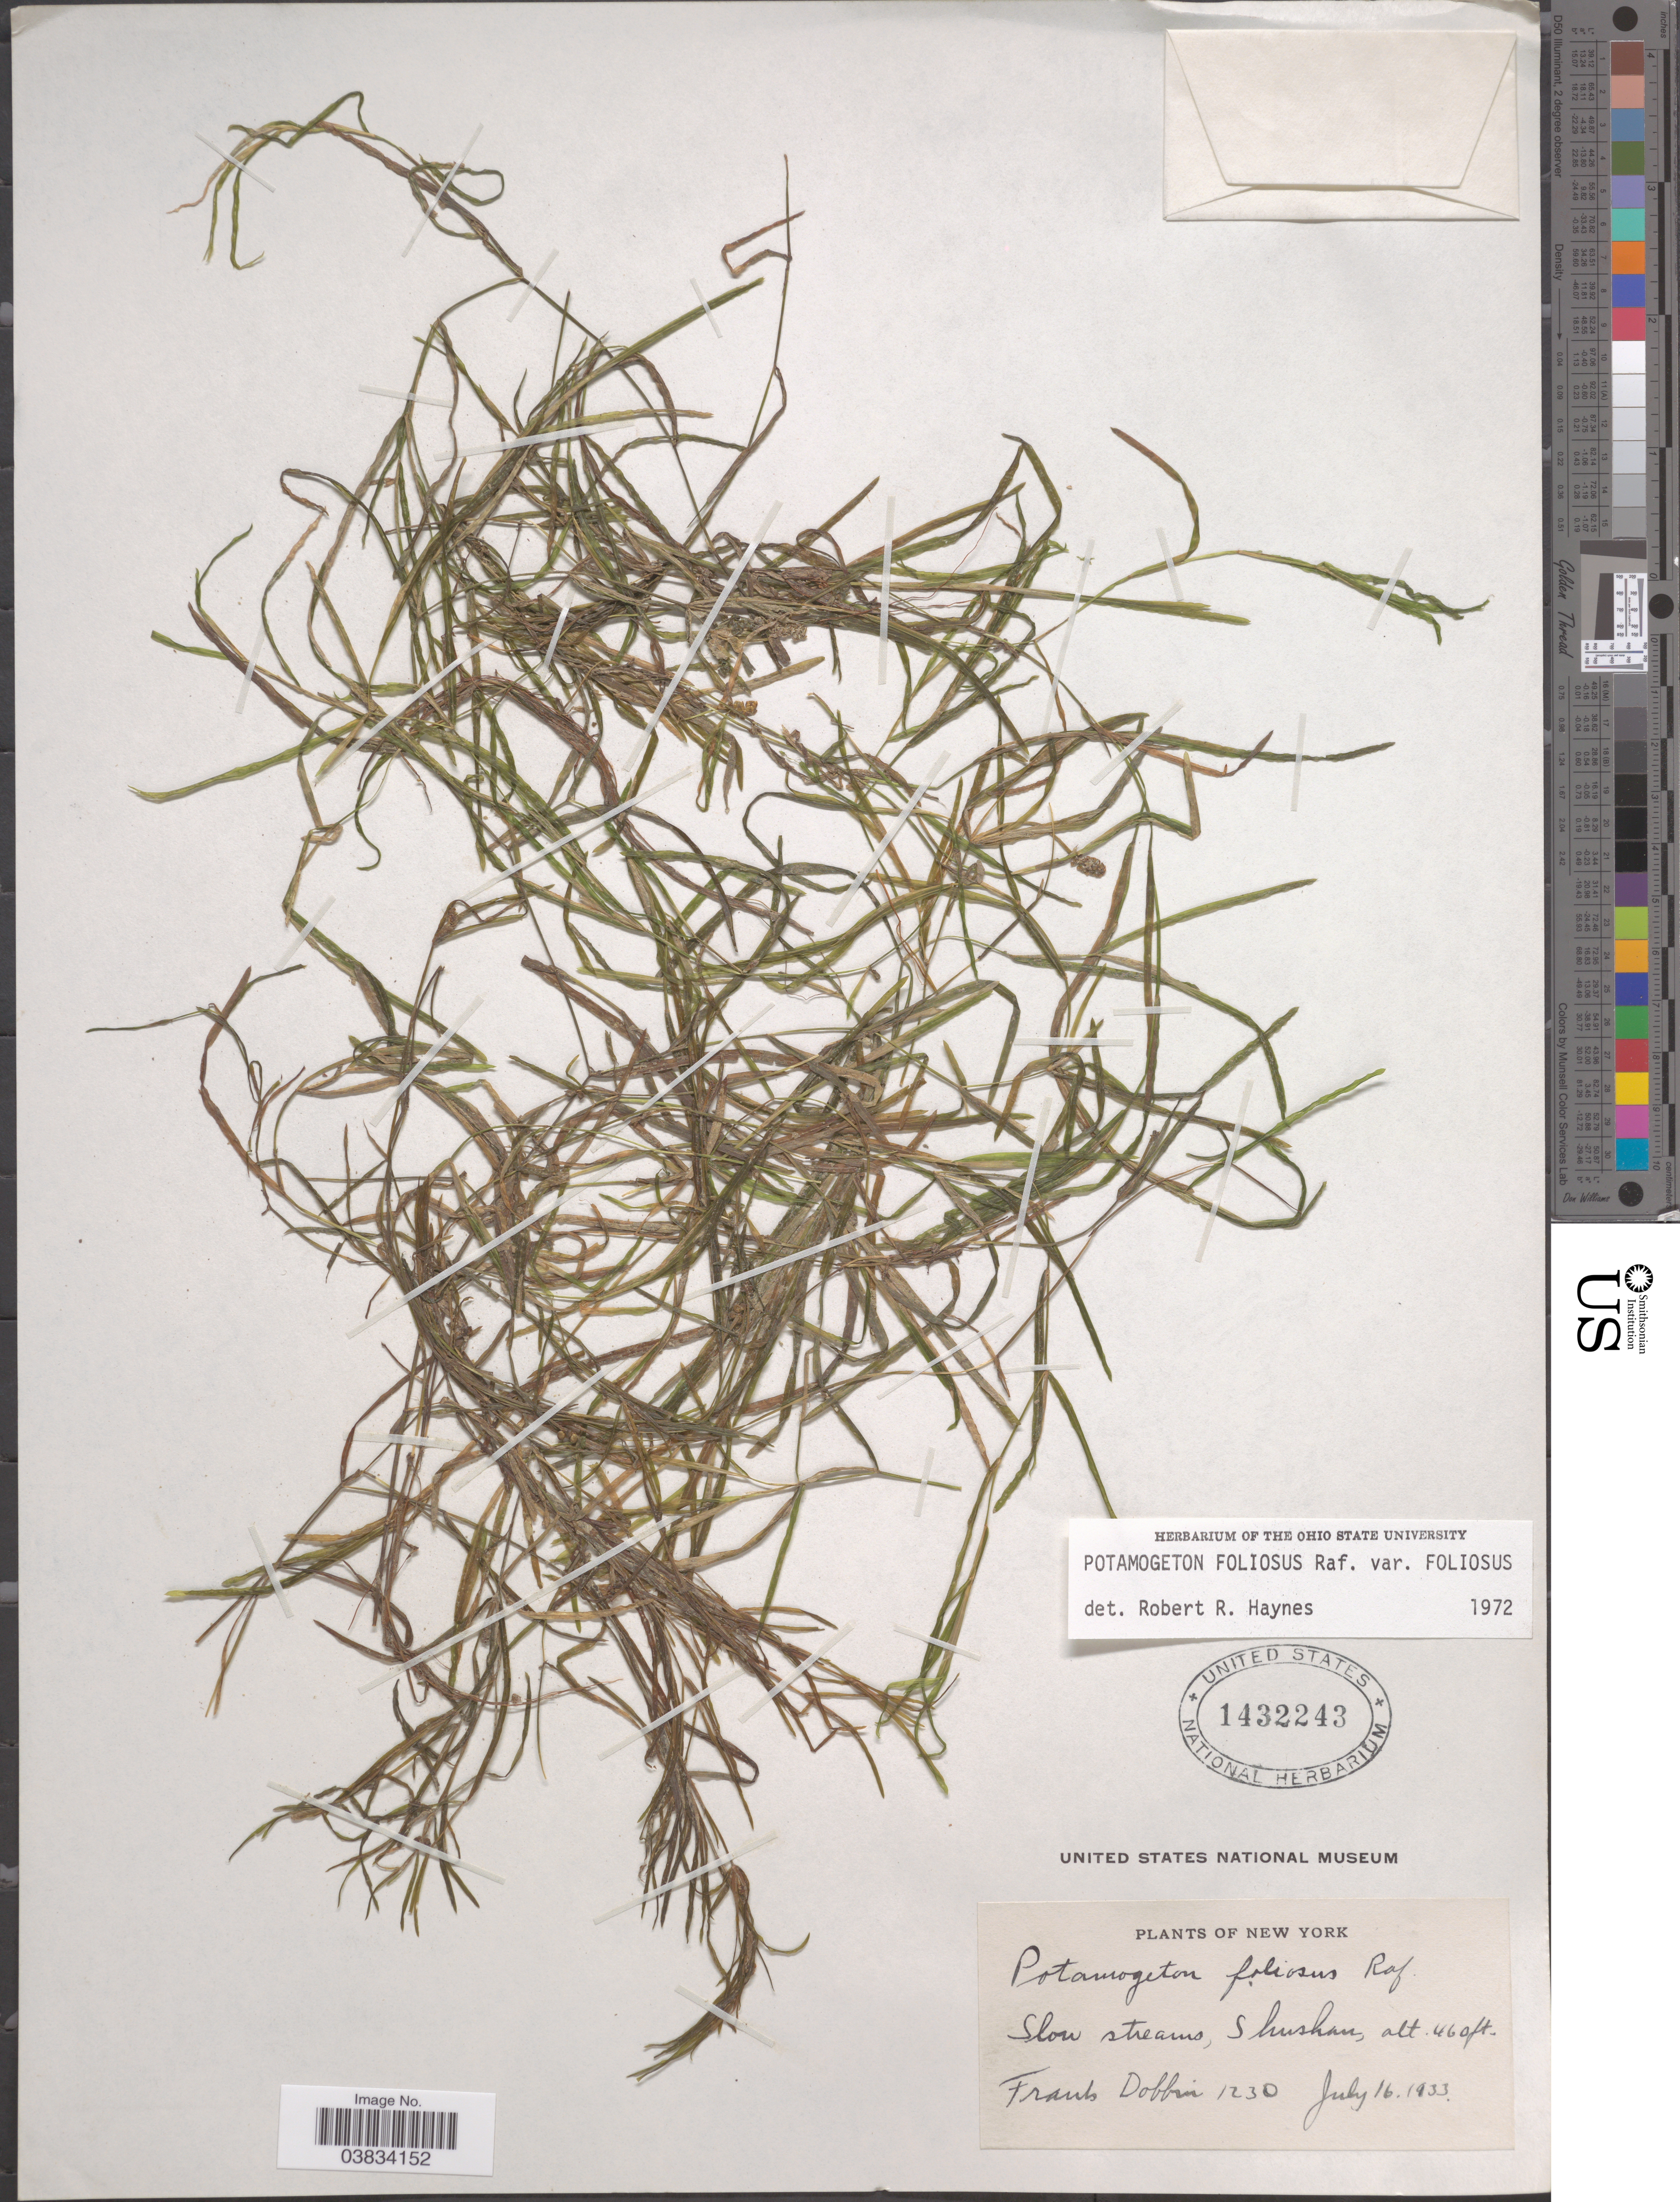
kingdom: Plantae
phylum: Tracheophyta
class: Liliopsida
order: Alismatales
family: Potamogetonaceae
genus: Potamogeton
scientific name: Potamogeton foliosus var. foliosus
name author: Raf.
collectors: F. Dobbin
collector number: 1230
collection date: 1933-07-16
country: United States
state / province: New York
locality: Slow streams, Shushan.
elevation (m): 140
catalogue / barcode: US 1432243